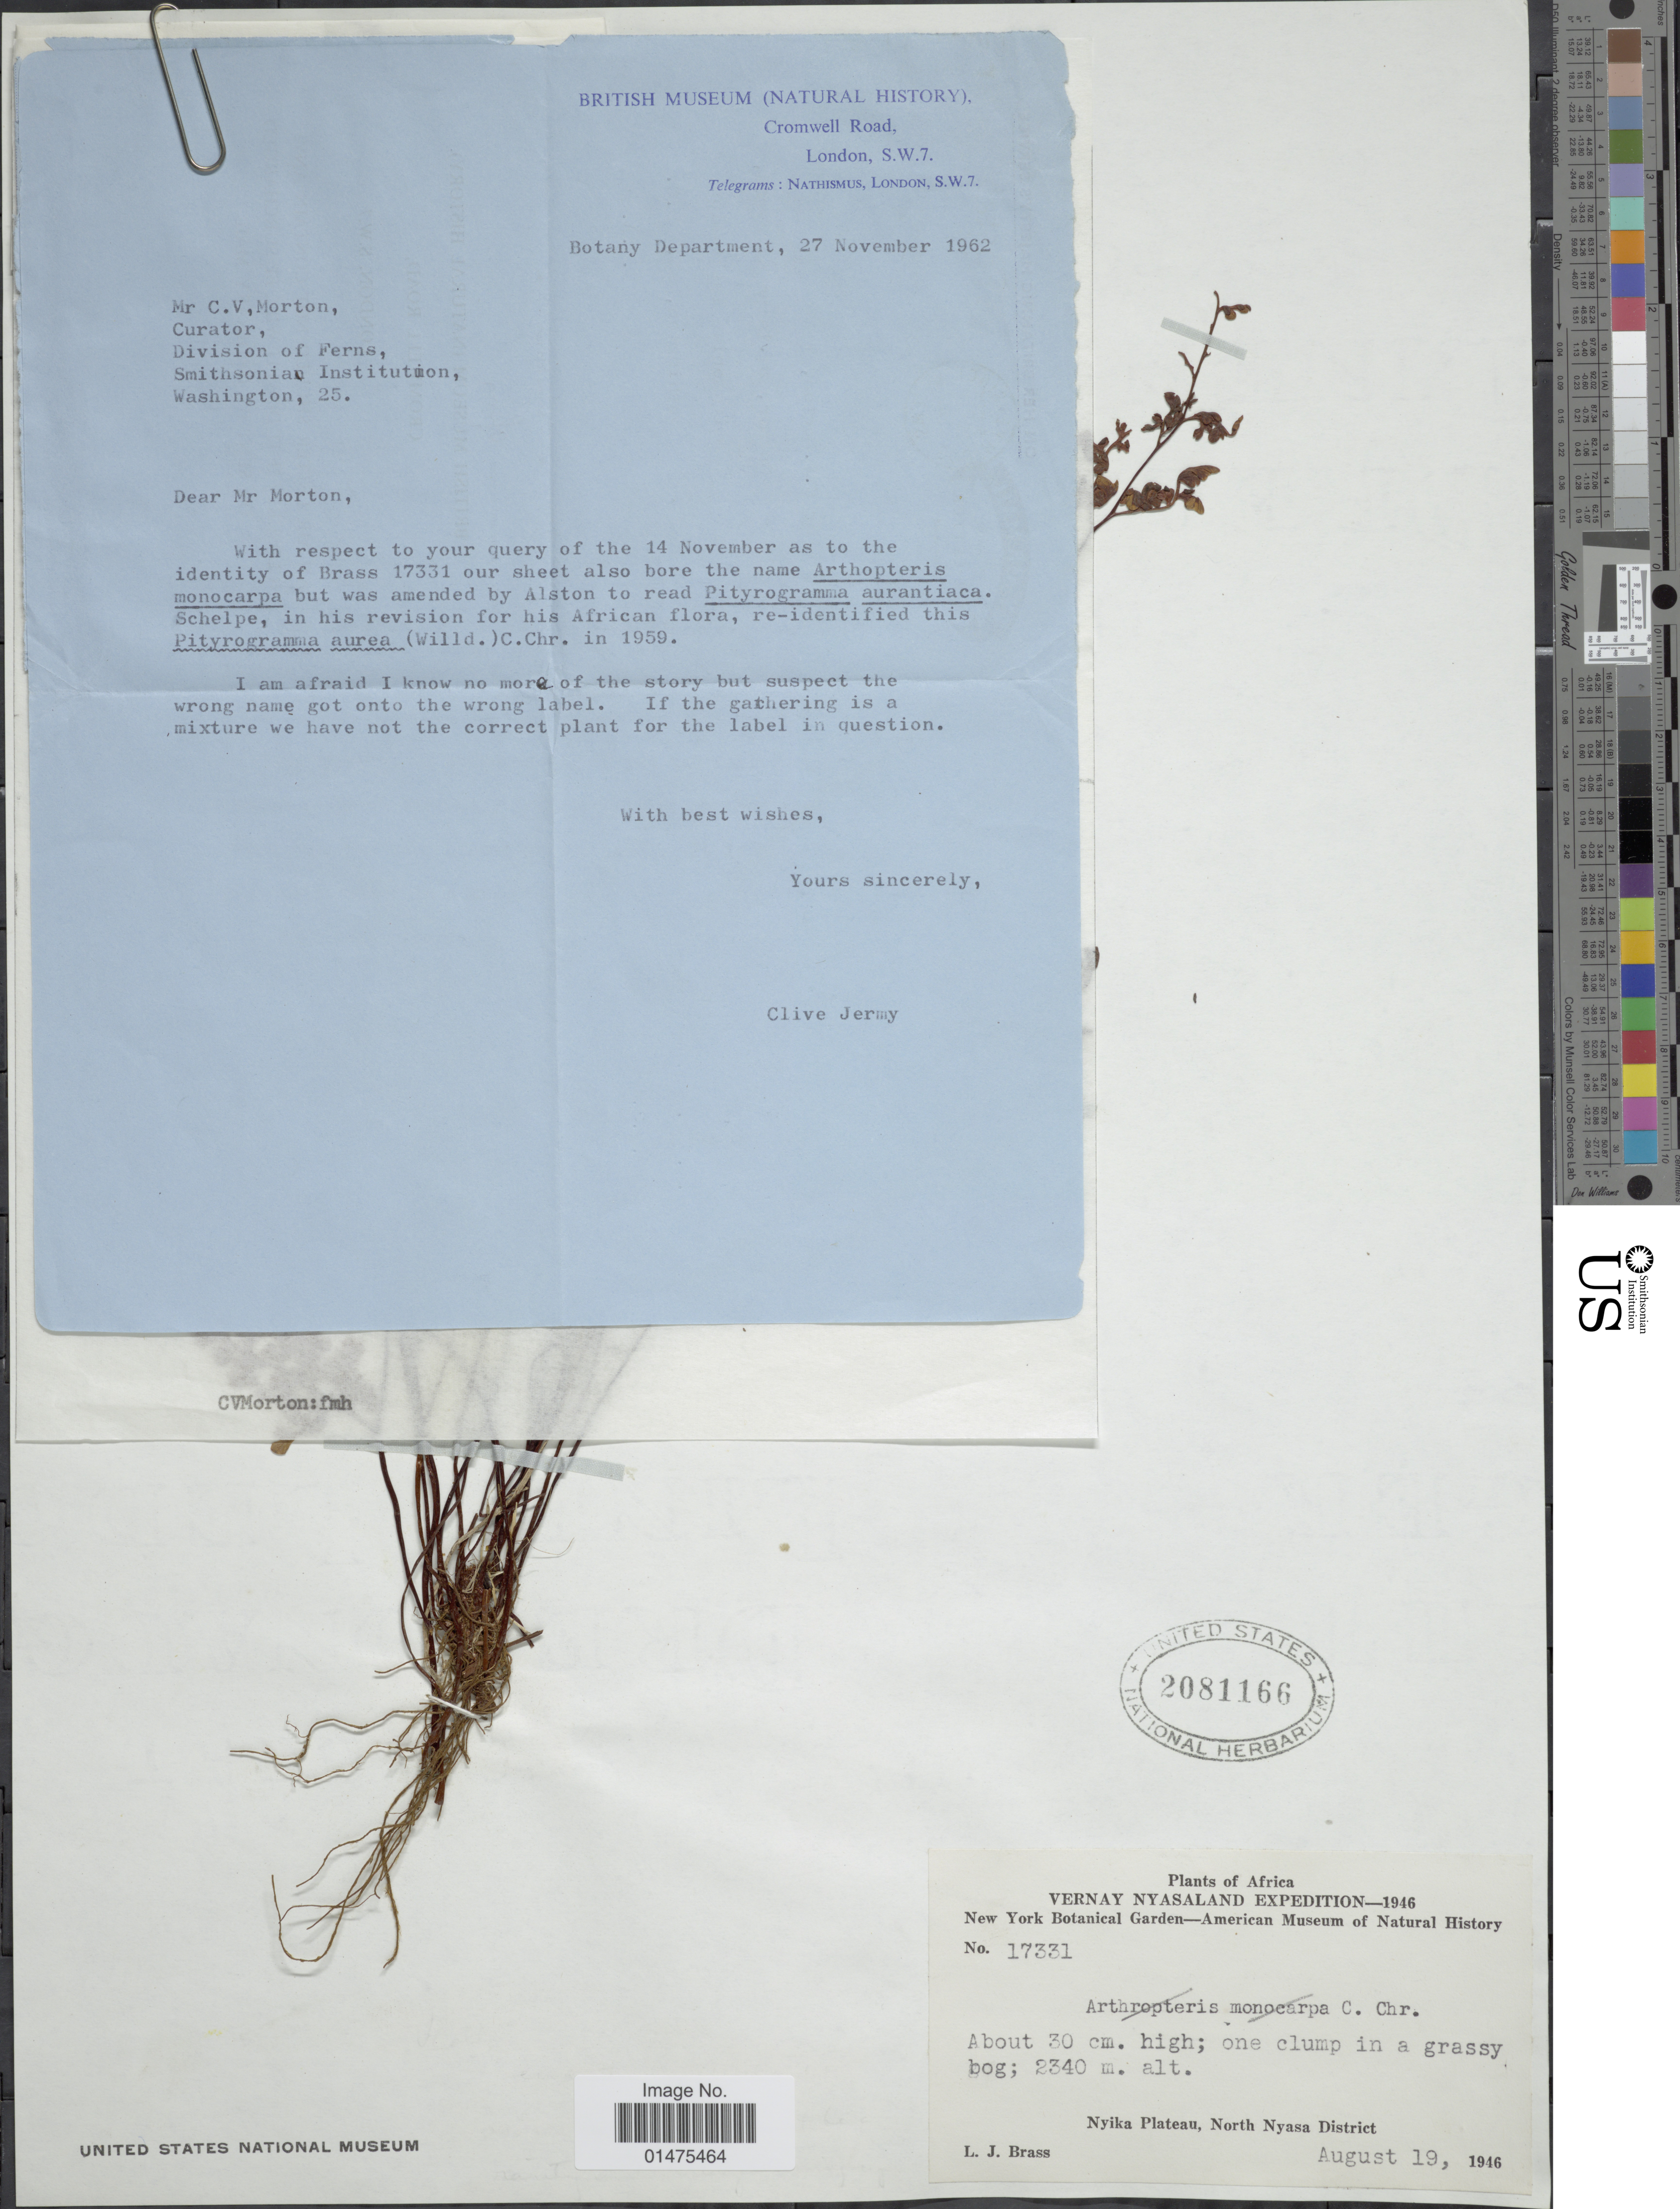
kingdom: Plantae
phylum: Tracheophyta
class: Polypodiopsida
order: Polypodiales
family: Pteridaceae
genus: Pityrogramma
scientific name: Pityrogramma aurea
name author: (Willd.) C. Chr.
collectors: L. J. Brass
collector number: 17331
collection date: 1946-08-19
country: Malawi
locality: Africa, Nyika Plateau, North Nyas District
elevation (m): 2340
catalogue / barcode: US 2081166